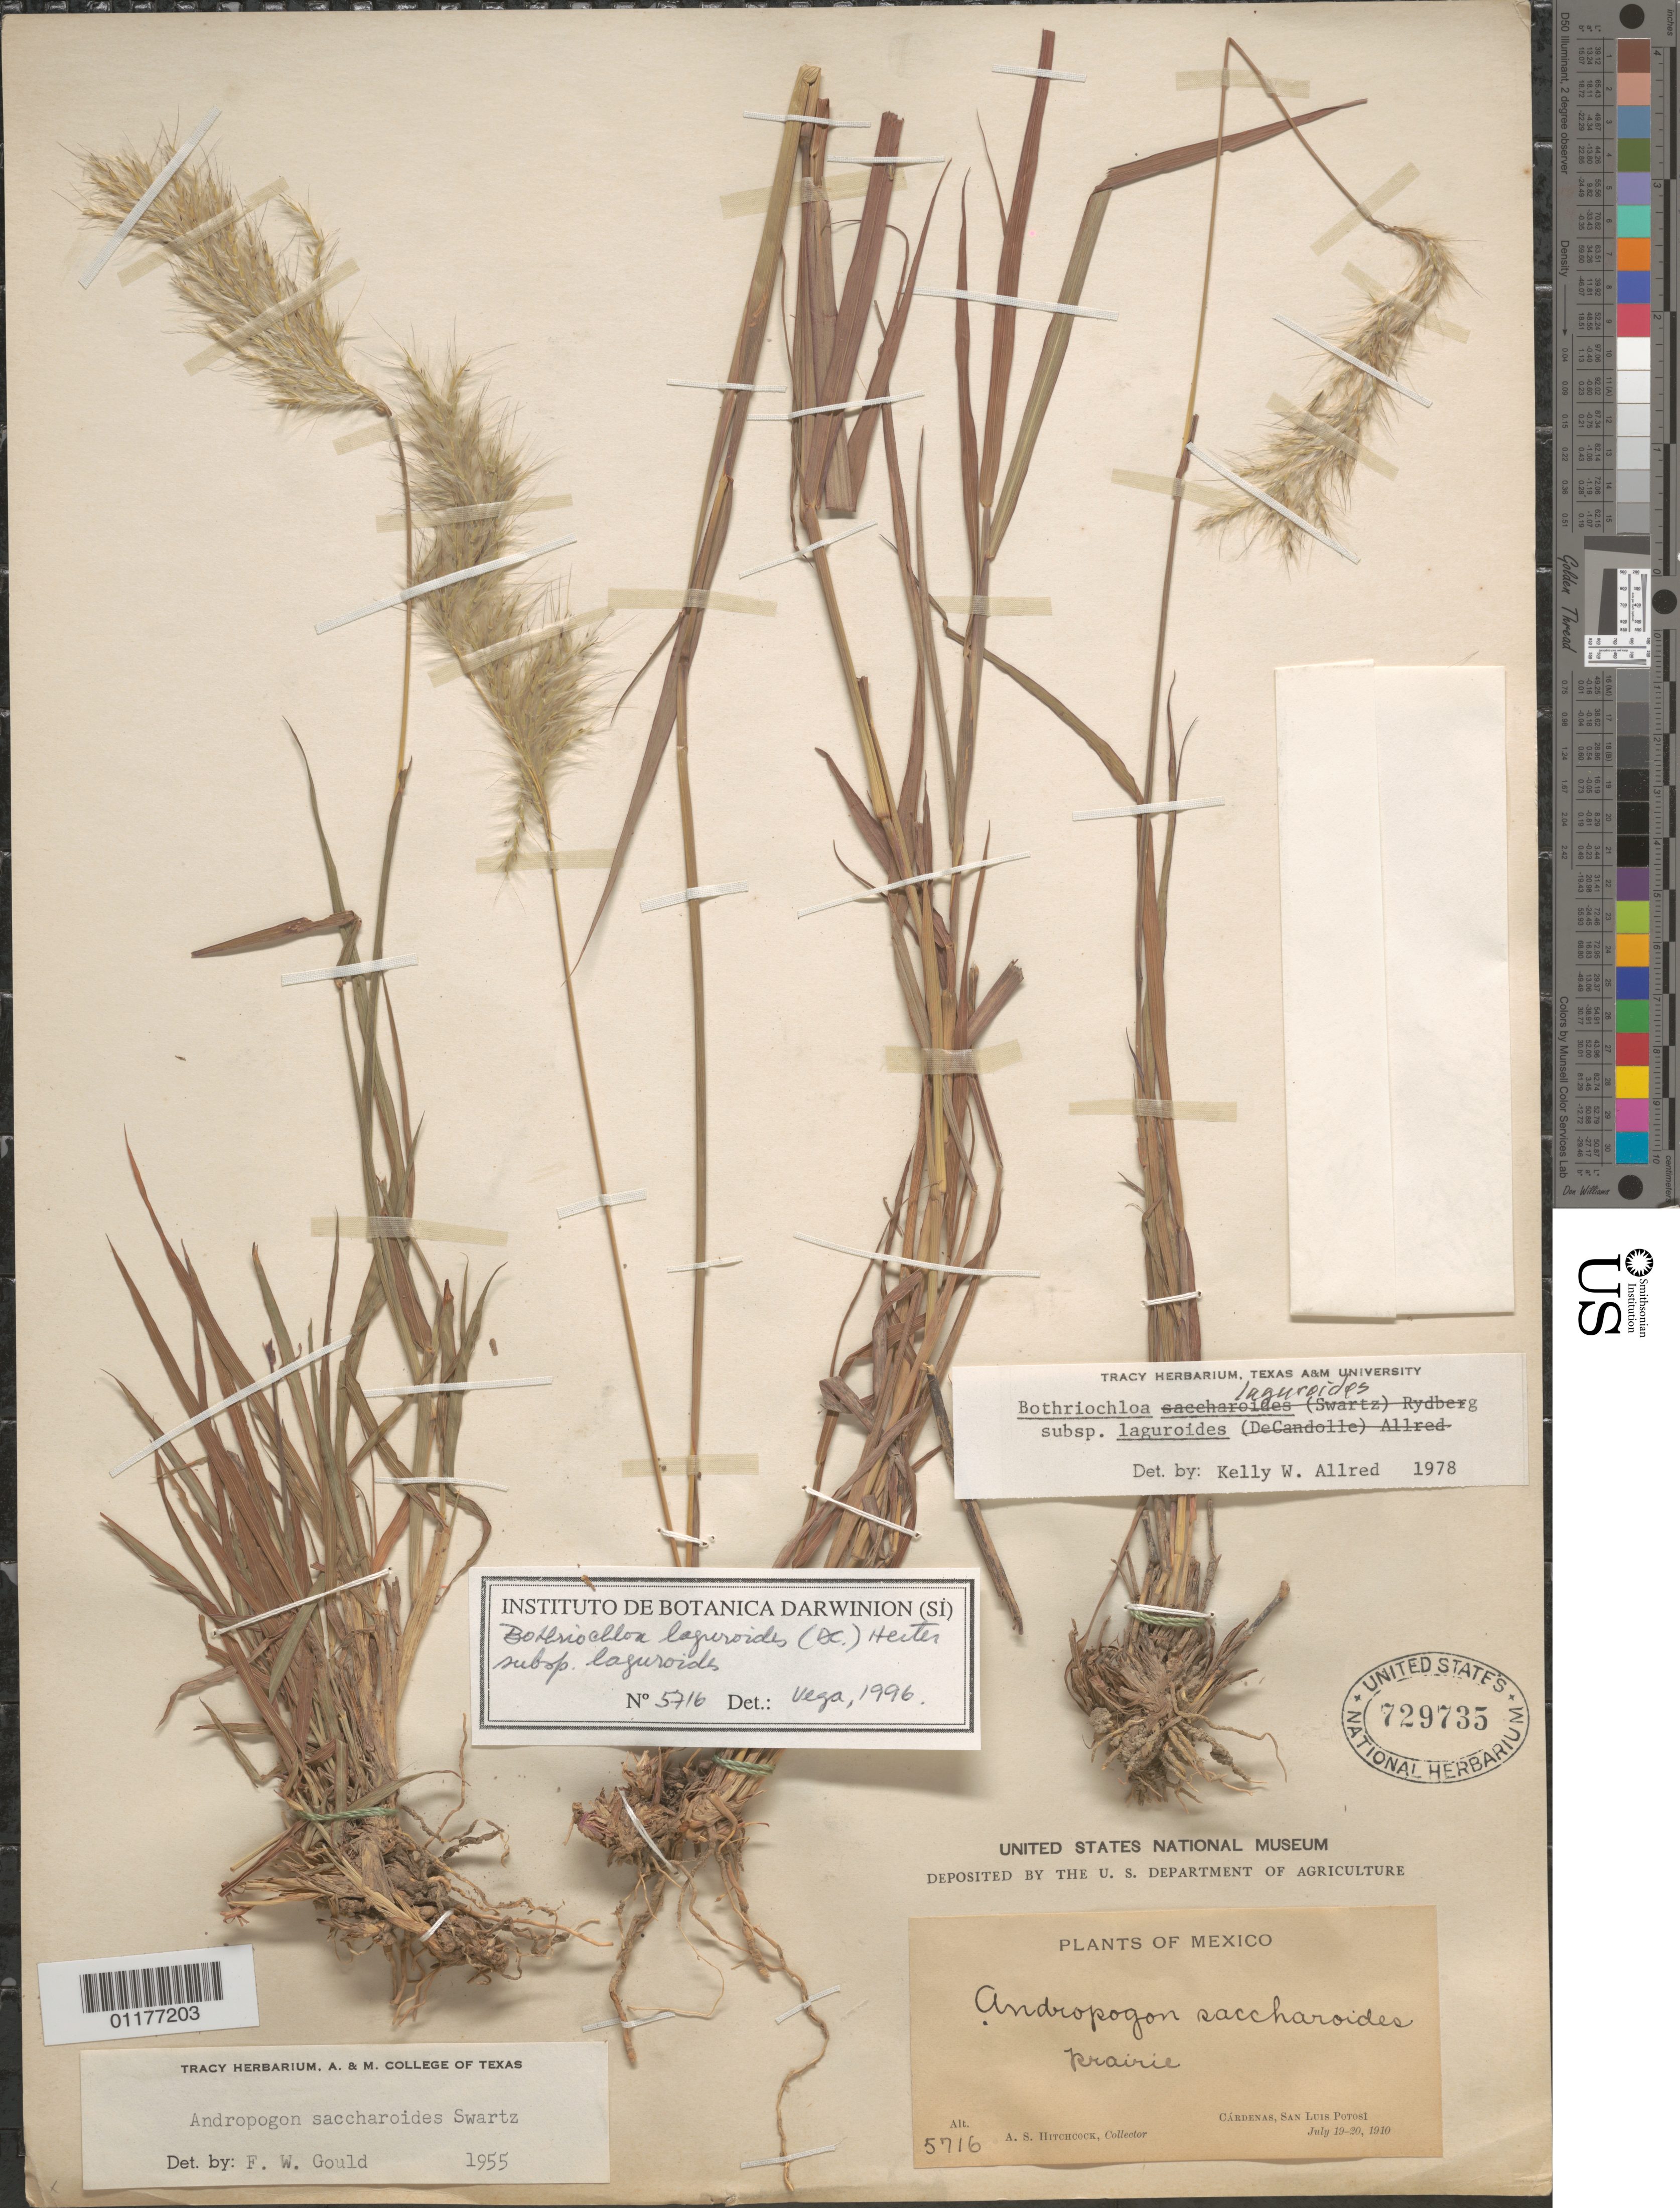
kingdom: Plantae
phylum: Tracheophyta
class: Liliopsida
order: Poales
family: Poaceae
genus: Bothriochloa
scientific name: Bothriochloa laguroides subsp. laguroides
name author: (DC.) Herter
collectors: A. S. Hitchcock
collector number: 5716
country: Mexico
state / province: San Luis Potosí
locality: Cardenas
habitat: Prairie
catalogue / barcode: US 729735